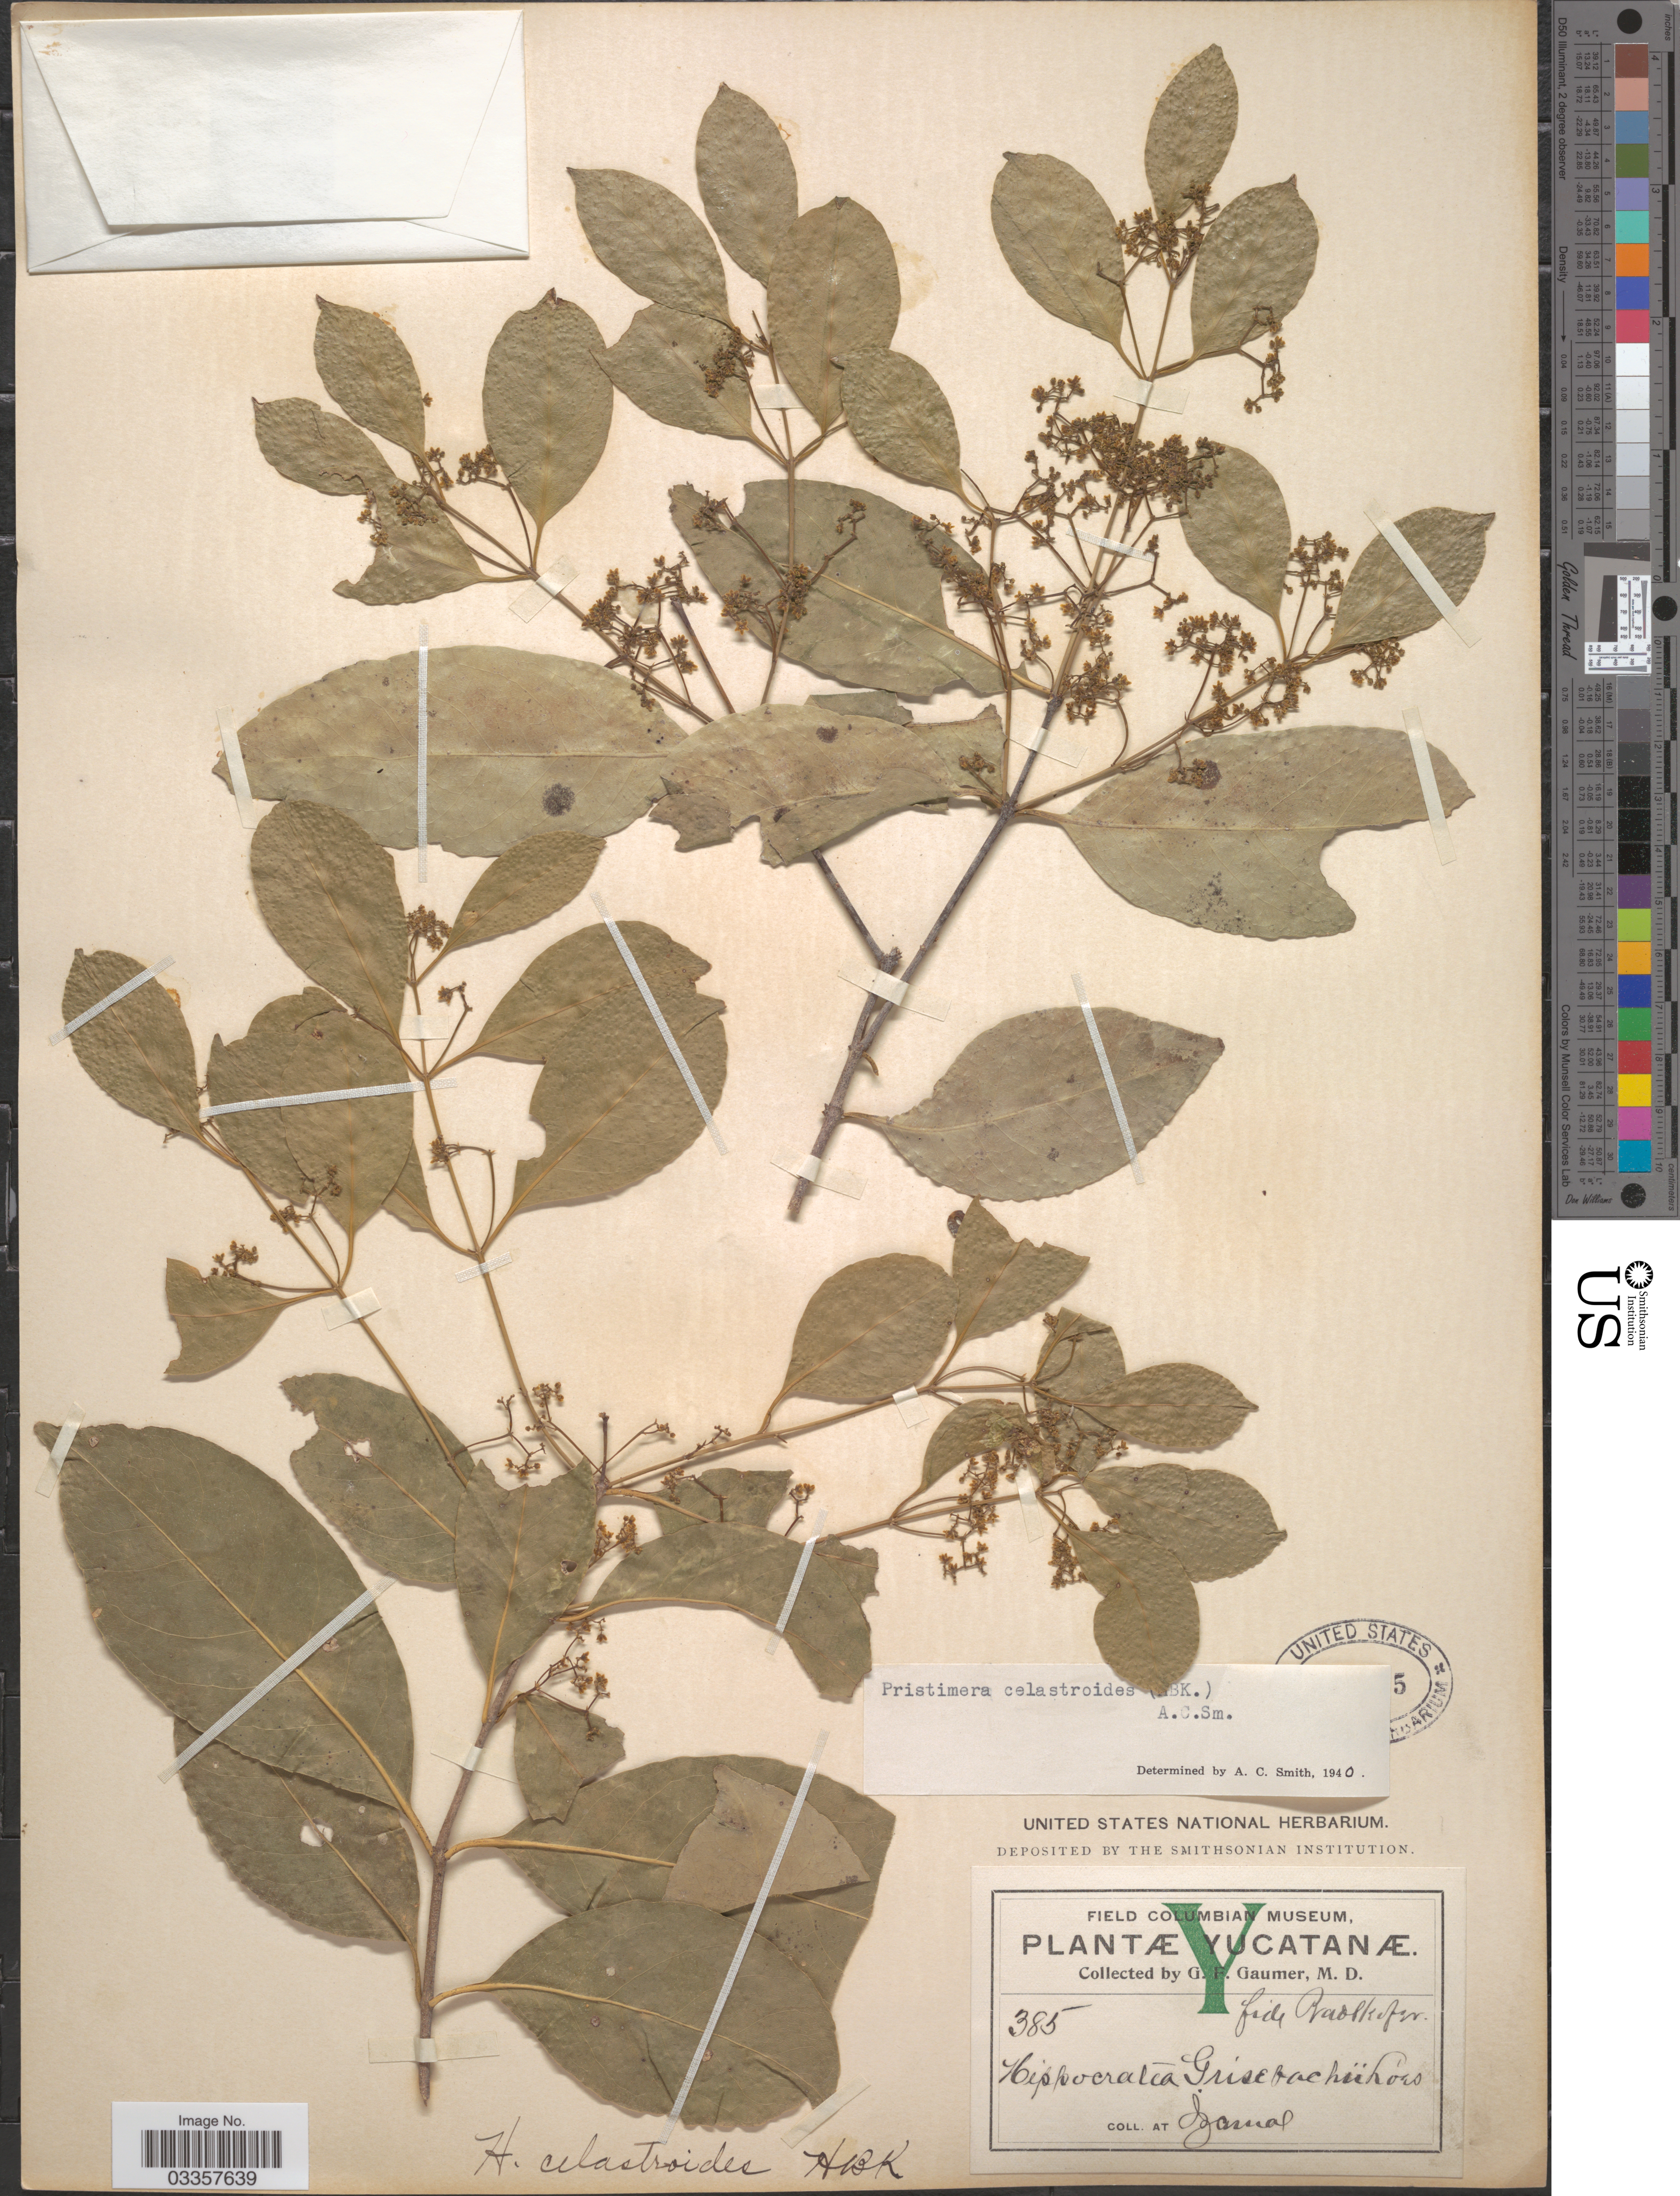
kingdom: Plantae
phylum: Tracheophyta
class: Magnoliopsida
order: Celastrales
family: Celastraceae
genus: Pristimera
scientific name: Pristimera celastroides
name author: (Kunth) A.C. Sm.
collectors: G. F. Gaumer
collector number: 385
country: Mexico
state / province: Yucatán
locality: At Izamal.